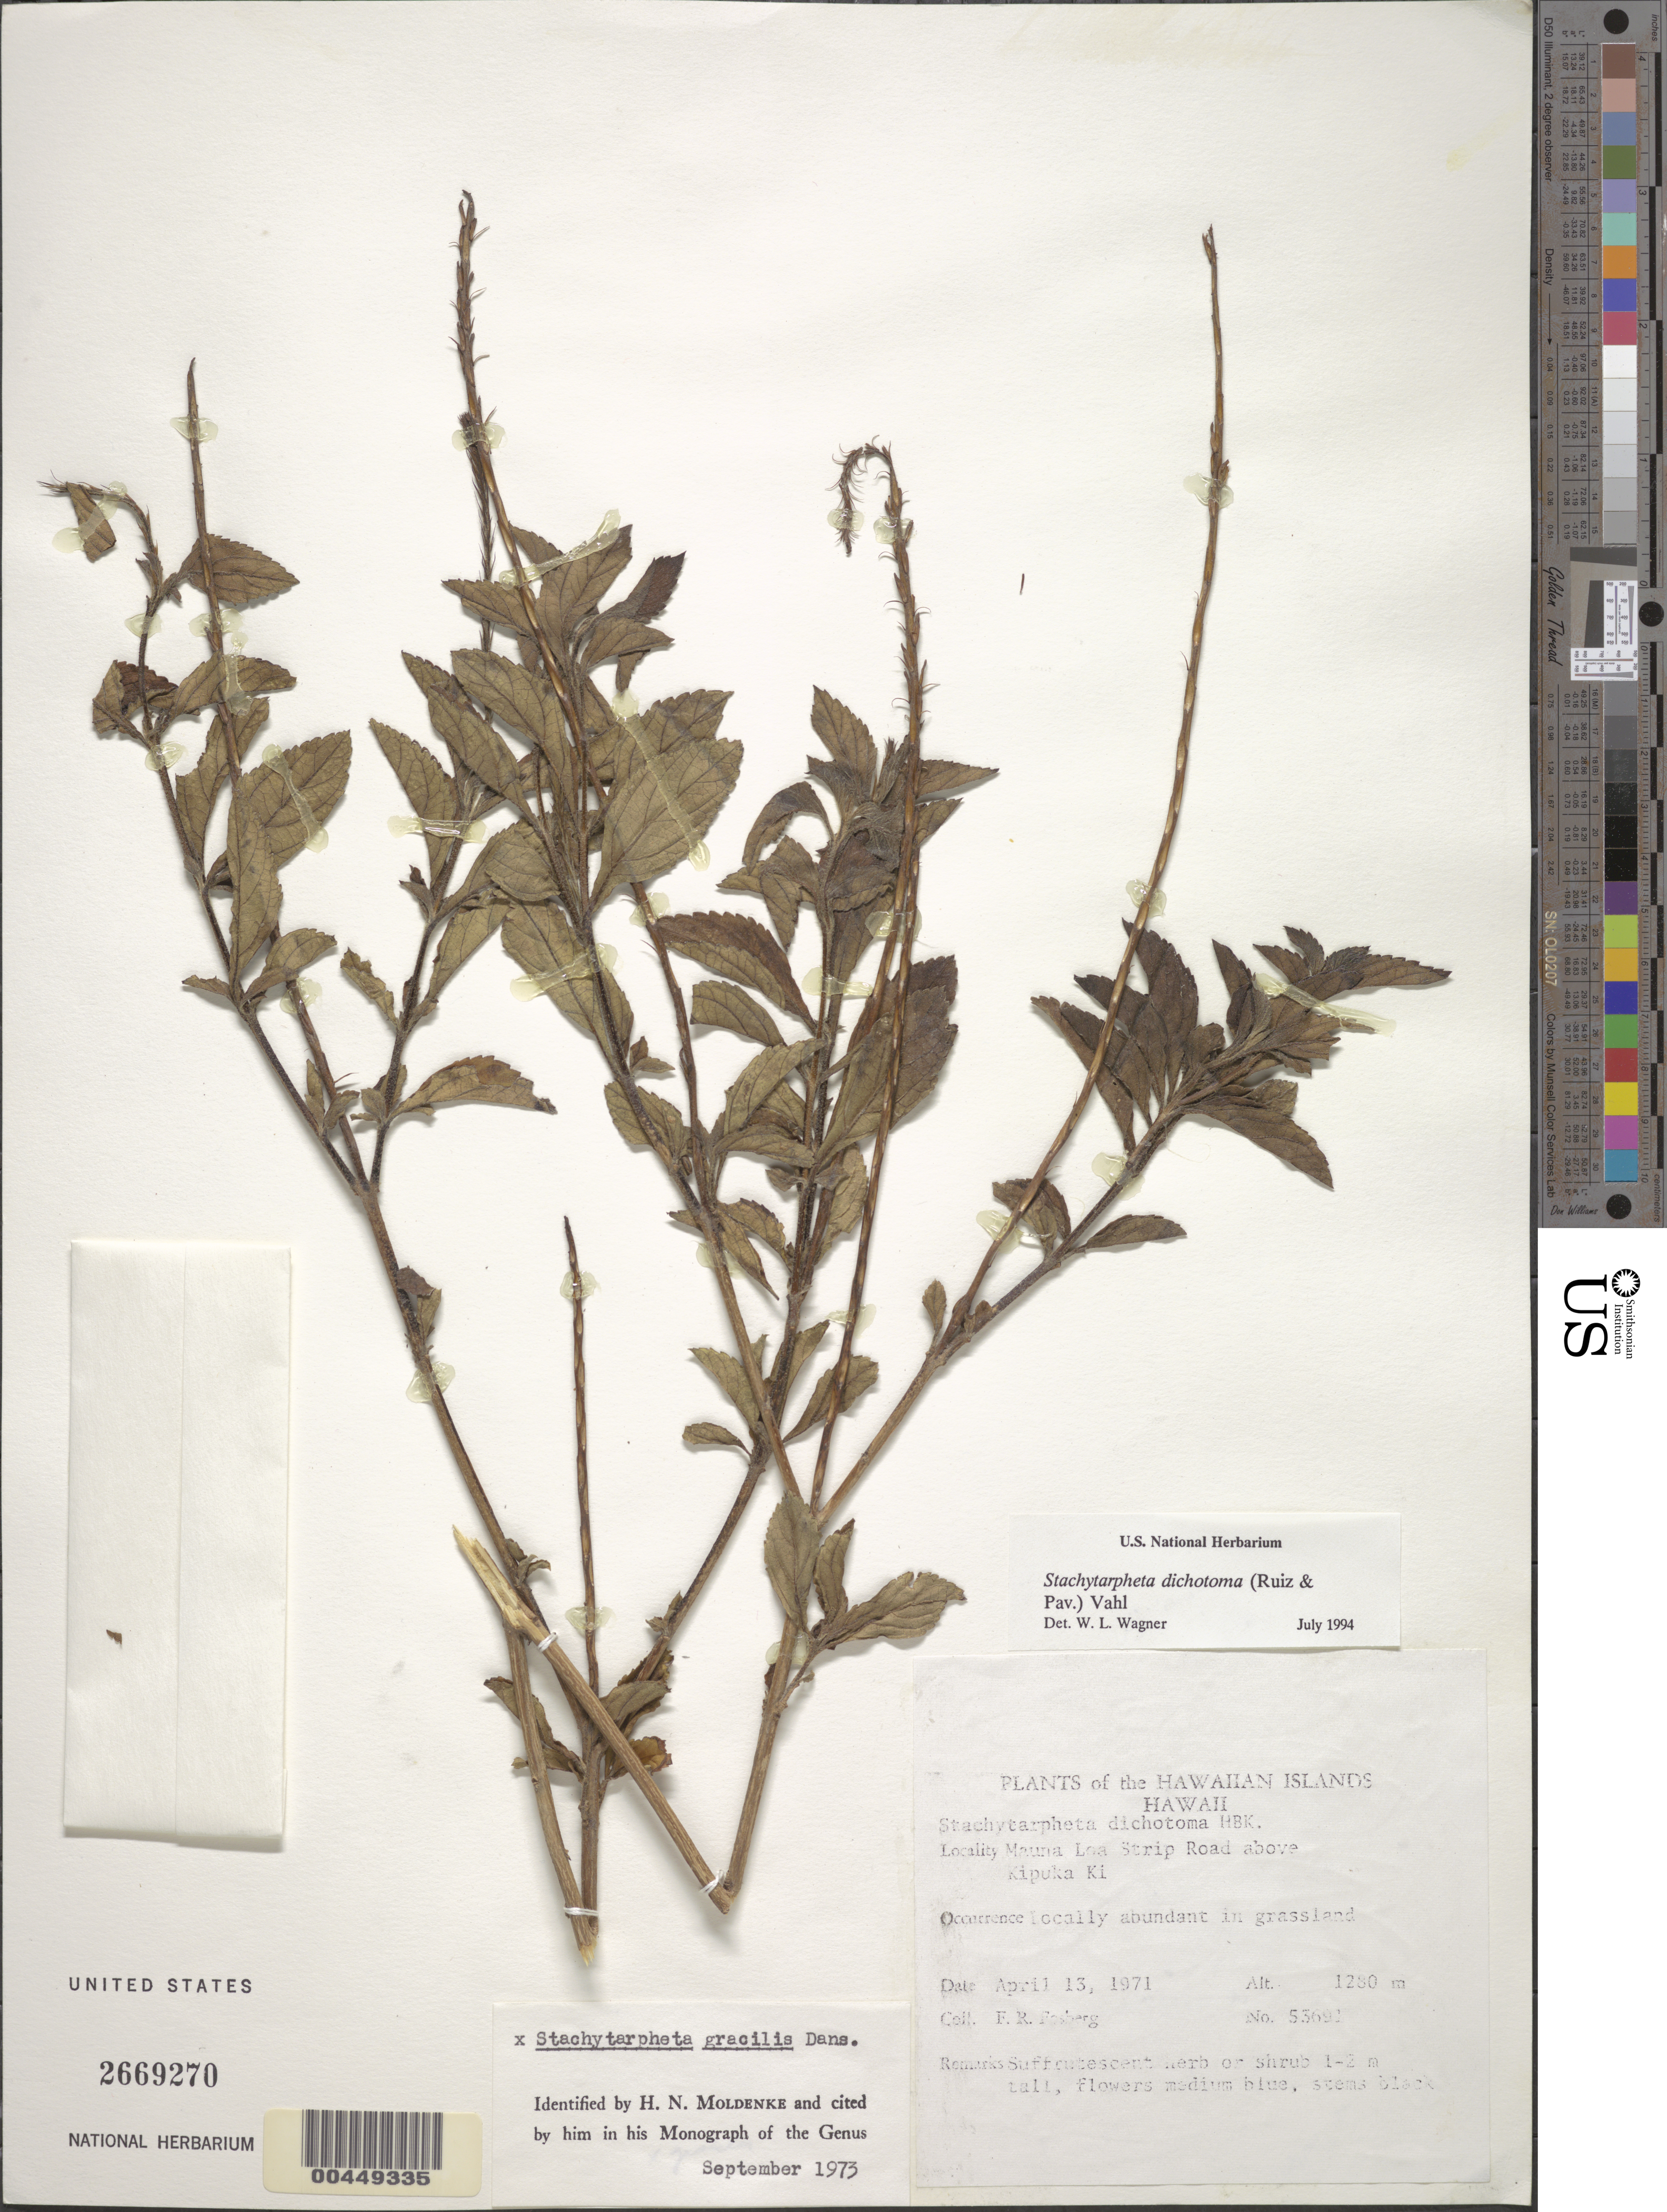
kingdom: Plantae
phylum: Tracheophyta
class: Magnoliopsida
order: Lamiales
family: Verbenaceae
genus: Stachytarpheta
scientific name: Stachytarpheta dichotoma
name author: (Ruiz & Pav.) Vahl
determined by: Wagner, W. L., (BOT), Smithsonian Institution - National Museum of Natural History (UNITED STATES)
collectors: F. R. Fosberg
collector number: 53691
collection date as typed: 13 Apr 1971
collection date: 1971-04-13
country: United States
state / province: Hawaii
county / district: Hawaii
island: Hawaii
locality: Mauna Loa Strip Rd above Kipuka Ki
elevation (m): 1280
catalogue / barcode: US 2669270